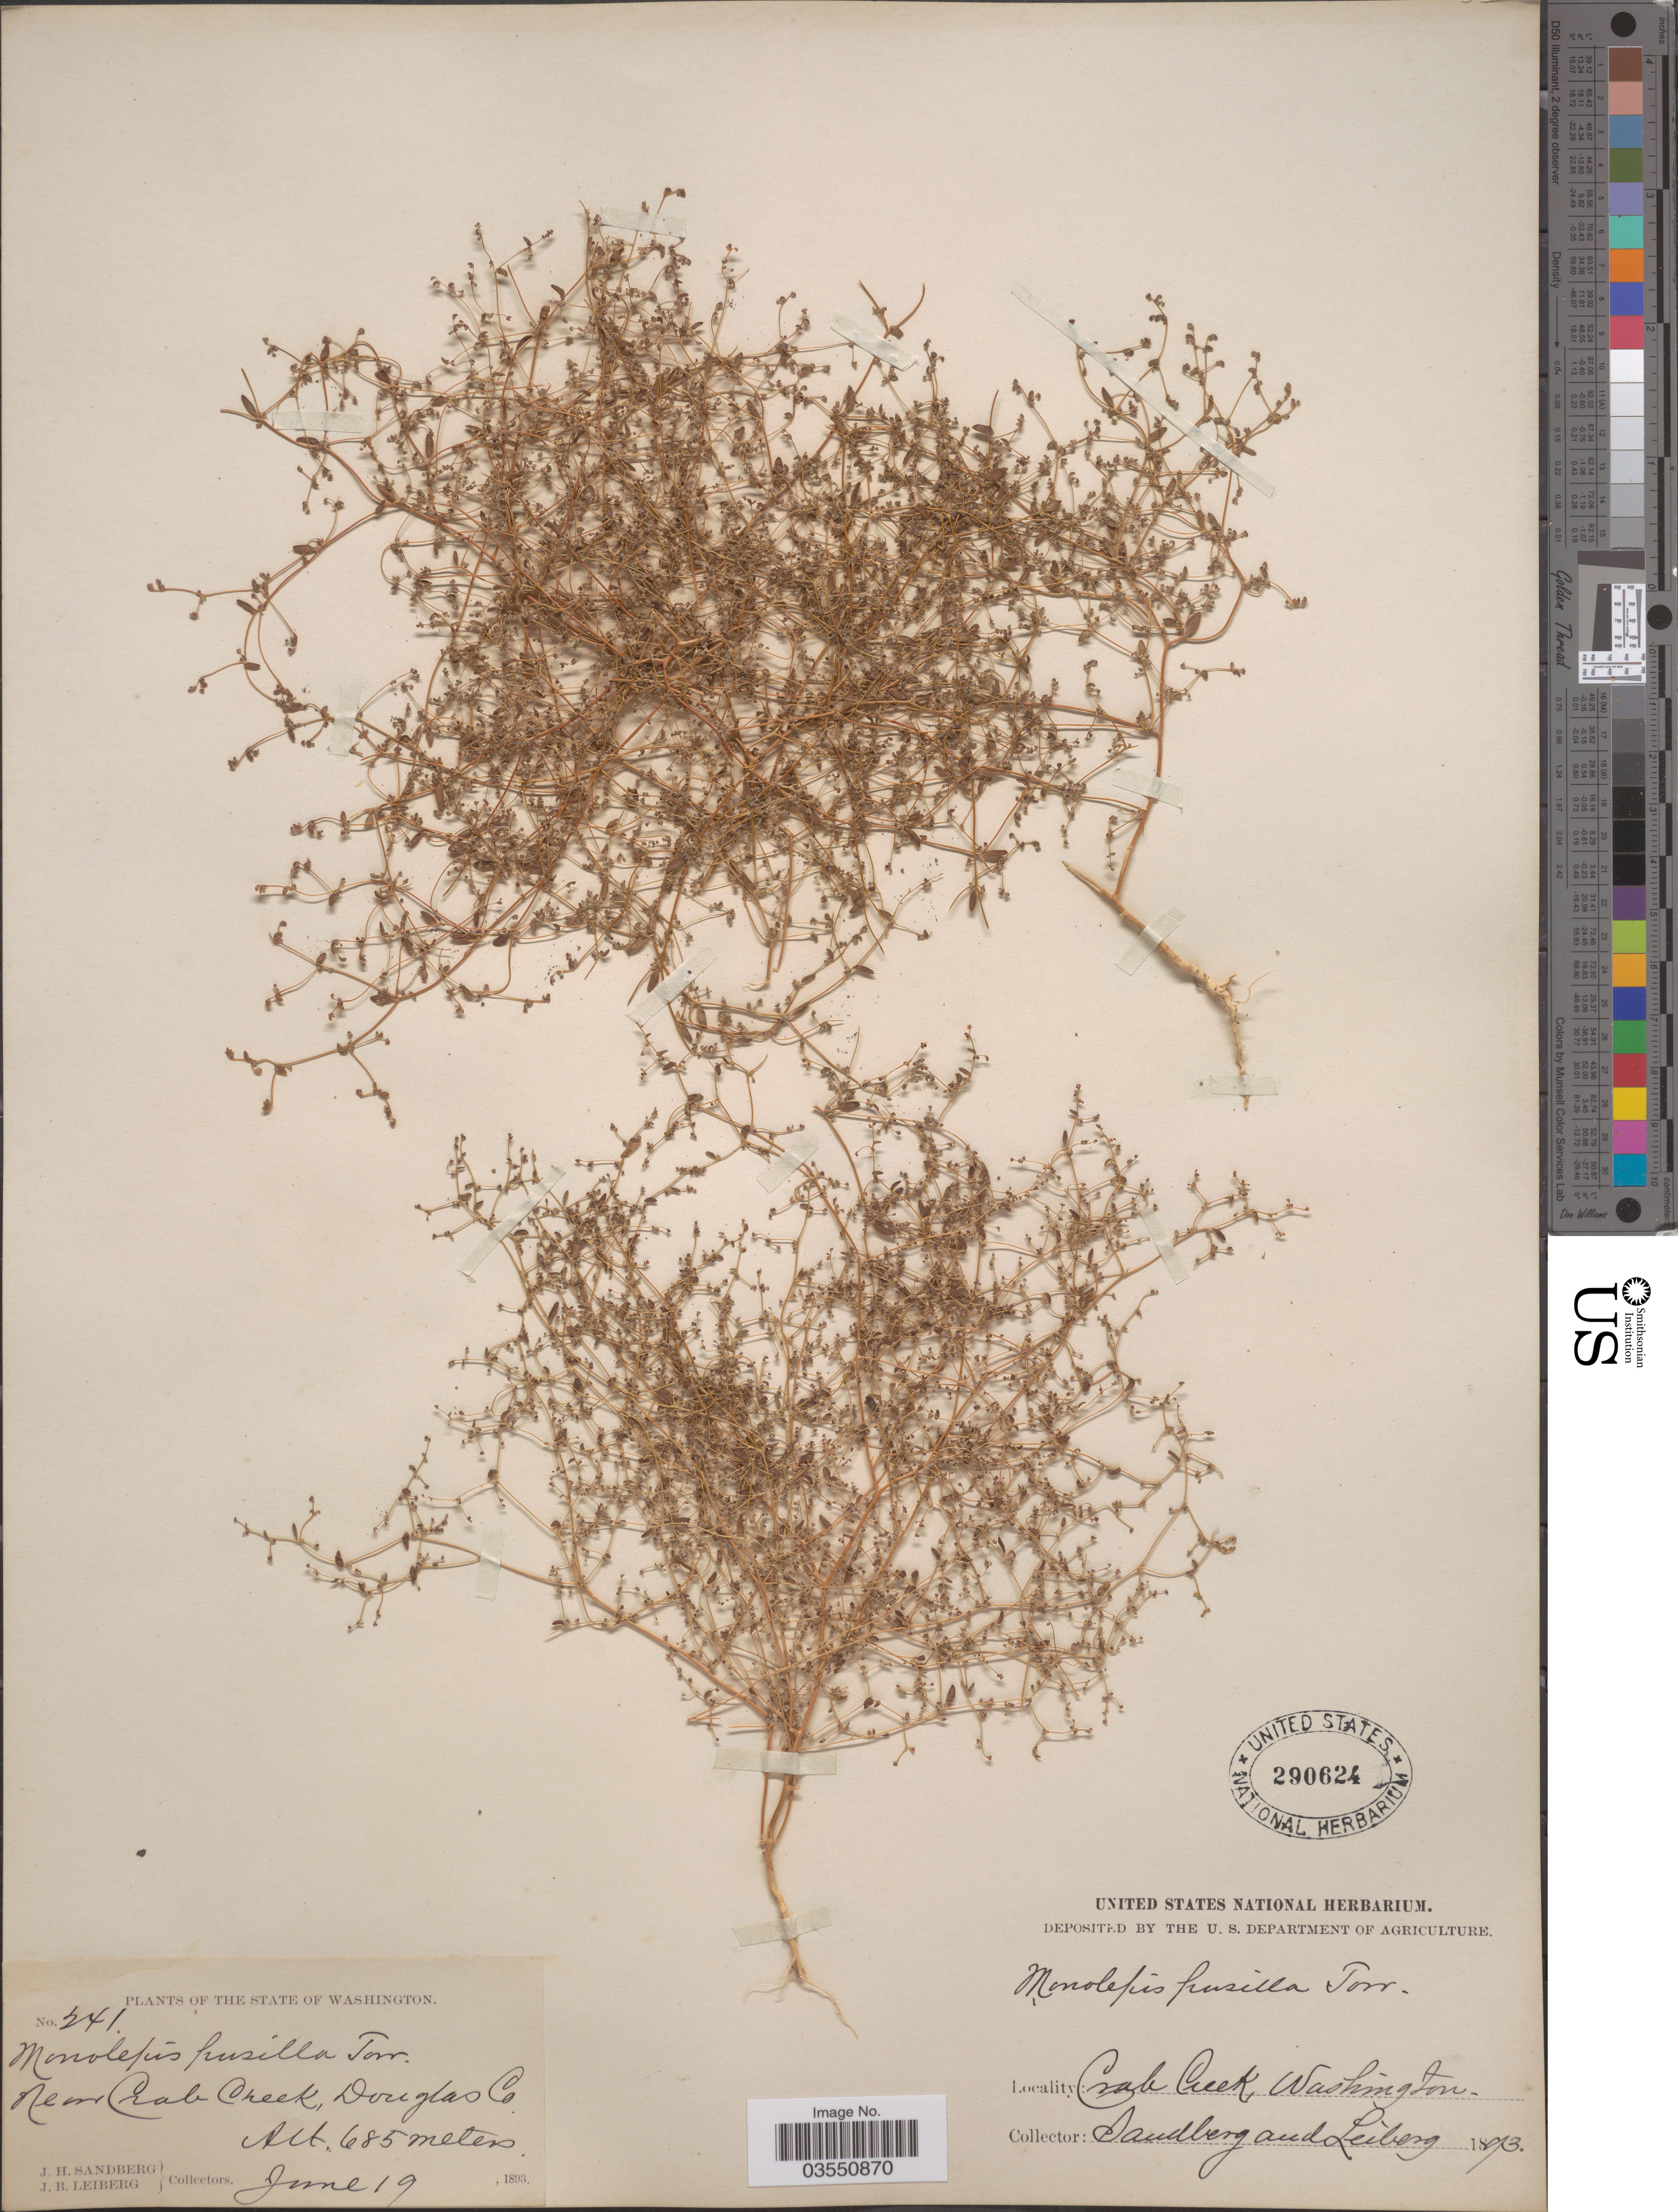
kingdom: Plantae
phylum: Tracheophyta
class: Magnoliopsida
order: Caryophyllales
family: Amaranthaceae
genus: Micromonolepis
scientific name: Micromonolepis pusilla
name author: (Torr. ex S. Watson) Ulbr.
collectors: J. H. Sandberg & J. B. Leiberg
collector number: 241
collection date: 1893-06-19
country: United States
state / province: Washington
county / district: Douglas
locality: Near Crab Creek, Douglas Co. Crab Creek.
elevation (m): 685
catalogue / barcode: US 290624